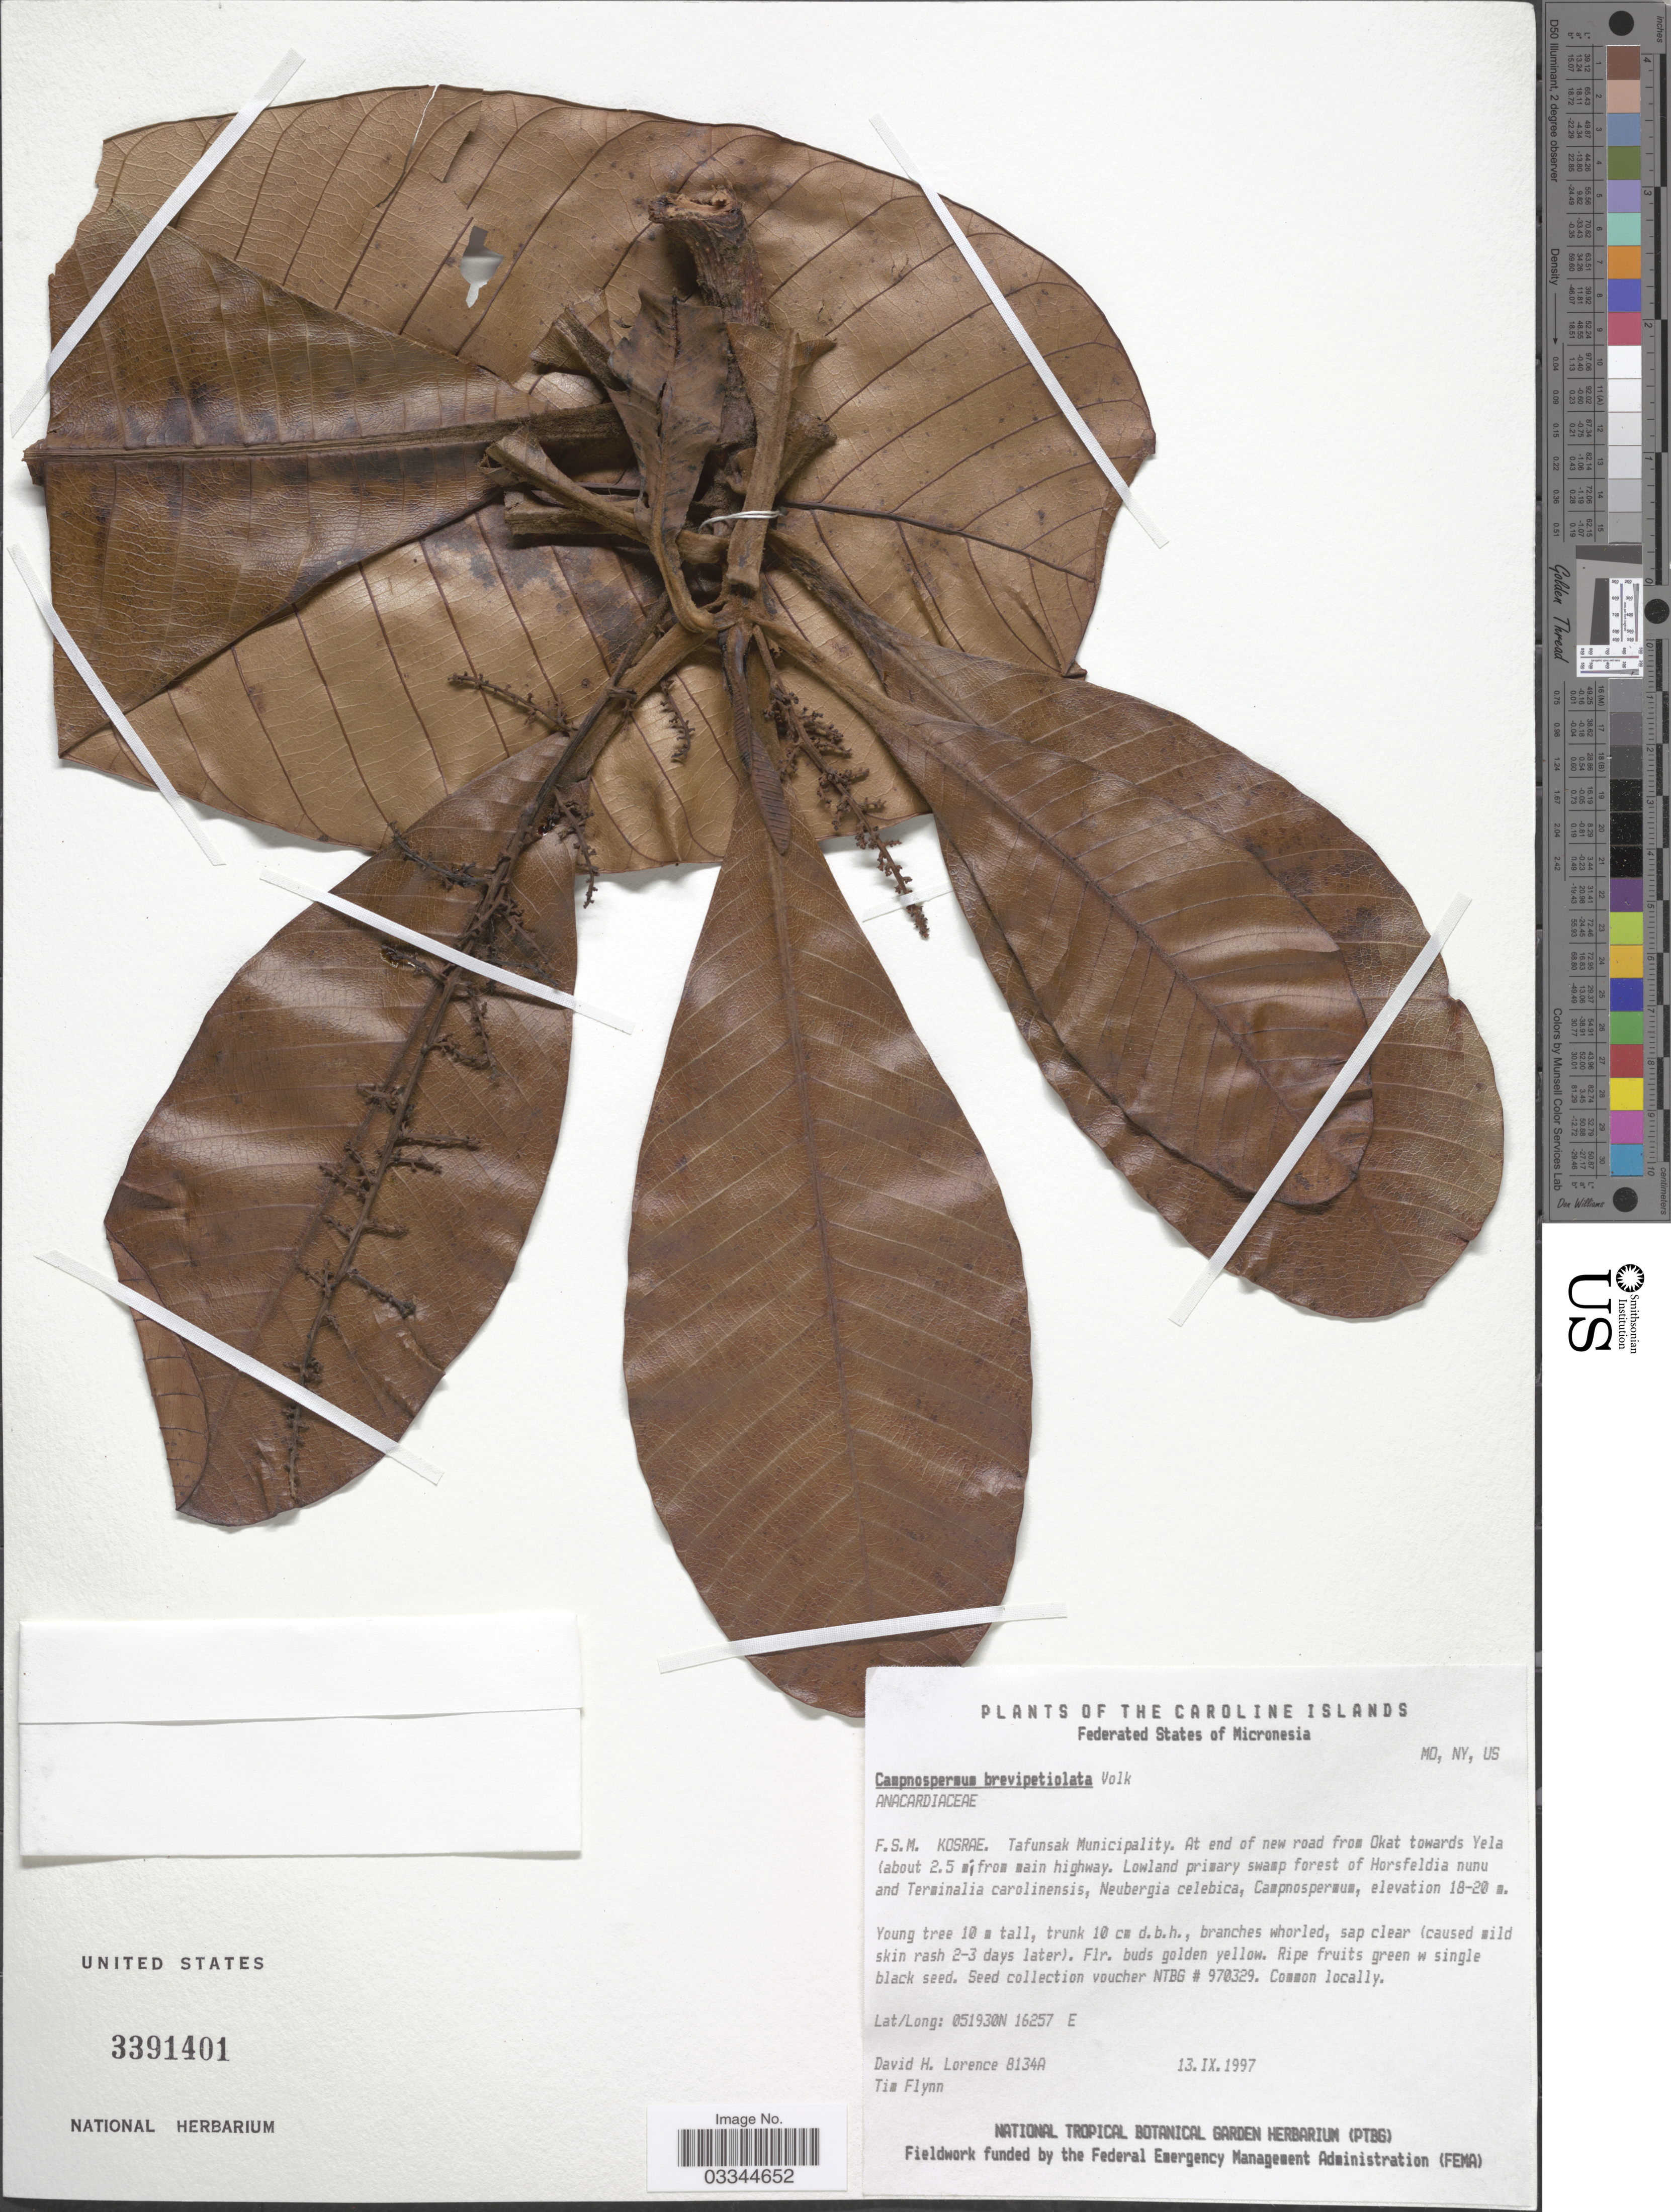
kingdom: Plantae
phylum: Tracheophyta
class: Magnoliopsida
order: Sapindales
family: Anacardiaceae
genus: Campnosperma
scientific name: Campnosperma brevipetiolatum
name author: Volk.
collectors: D. Lorence & T. Flynn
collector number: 8134A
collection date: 1997-09-13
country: Micronesia, Federated States of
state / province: Kosrae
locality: The Caroline Islands, F.S.M. Kosrae. Tafunsak Municipality. At end of new road from Okat towards Yela (about 2.5 mi from main highway.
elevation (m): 18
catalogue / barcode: US 3391401